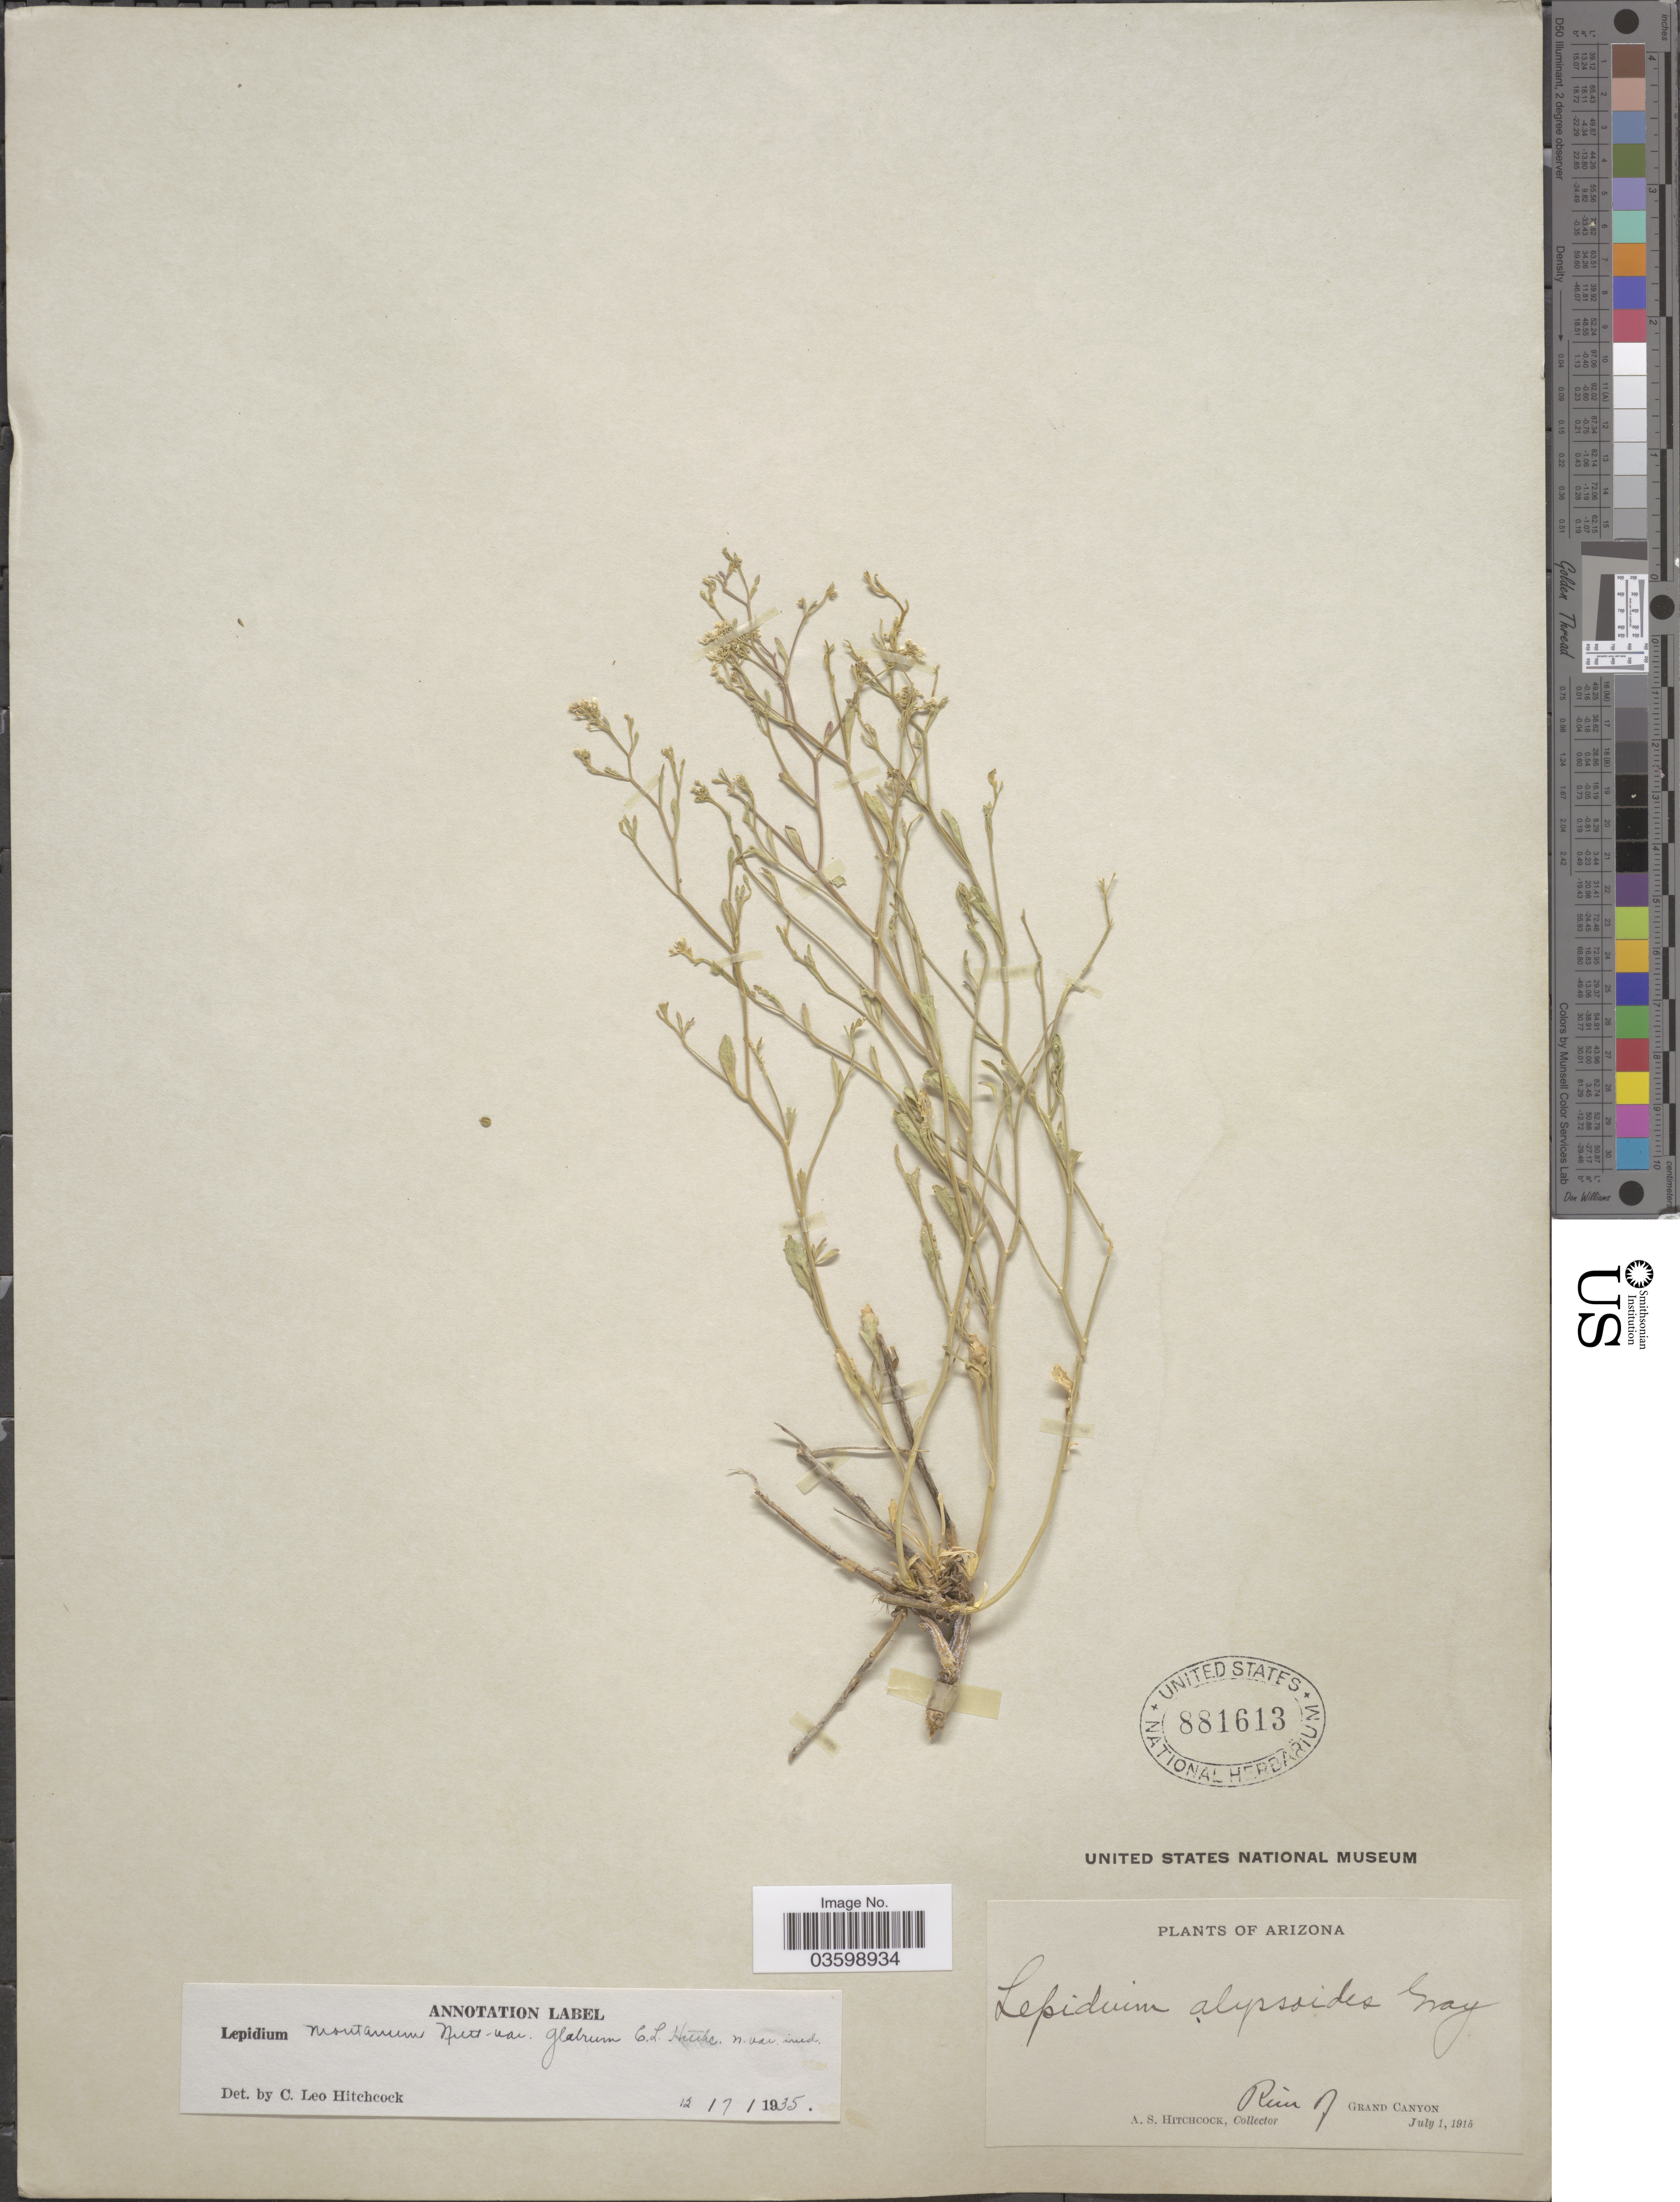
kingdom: Plantae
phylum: Tracheophyta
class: Magnoliopsida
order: Brassicales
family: Brassicaceae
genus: Lepidium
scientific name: Lepidium montanum var. glabrum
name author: C.L. Hitchc.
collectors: A. S. Hitchcock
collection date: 1915-07-01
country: United States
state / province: Arizona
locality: Rim of Grand Canyon.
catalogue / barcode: US 881613